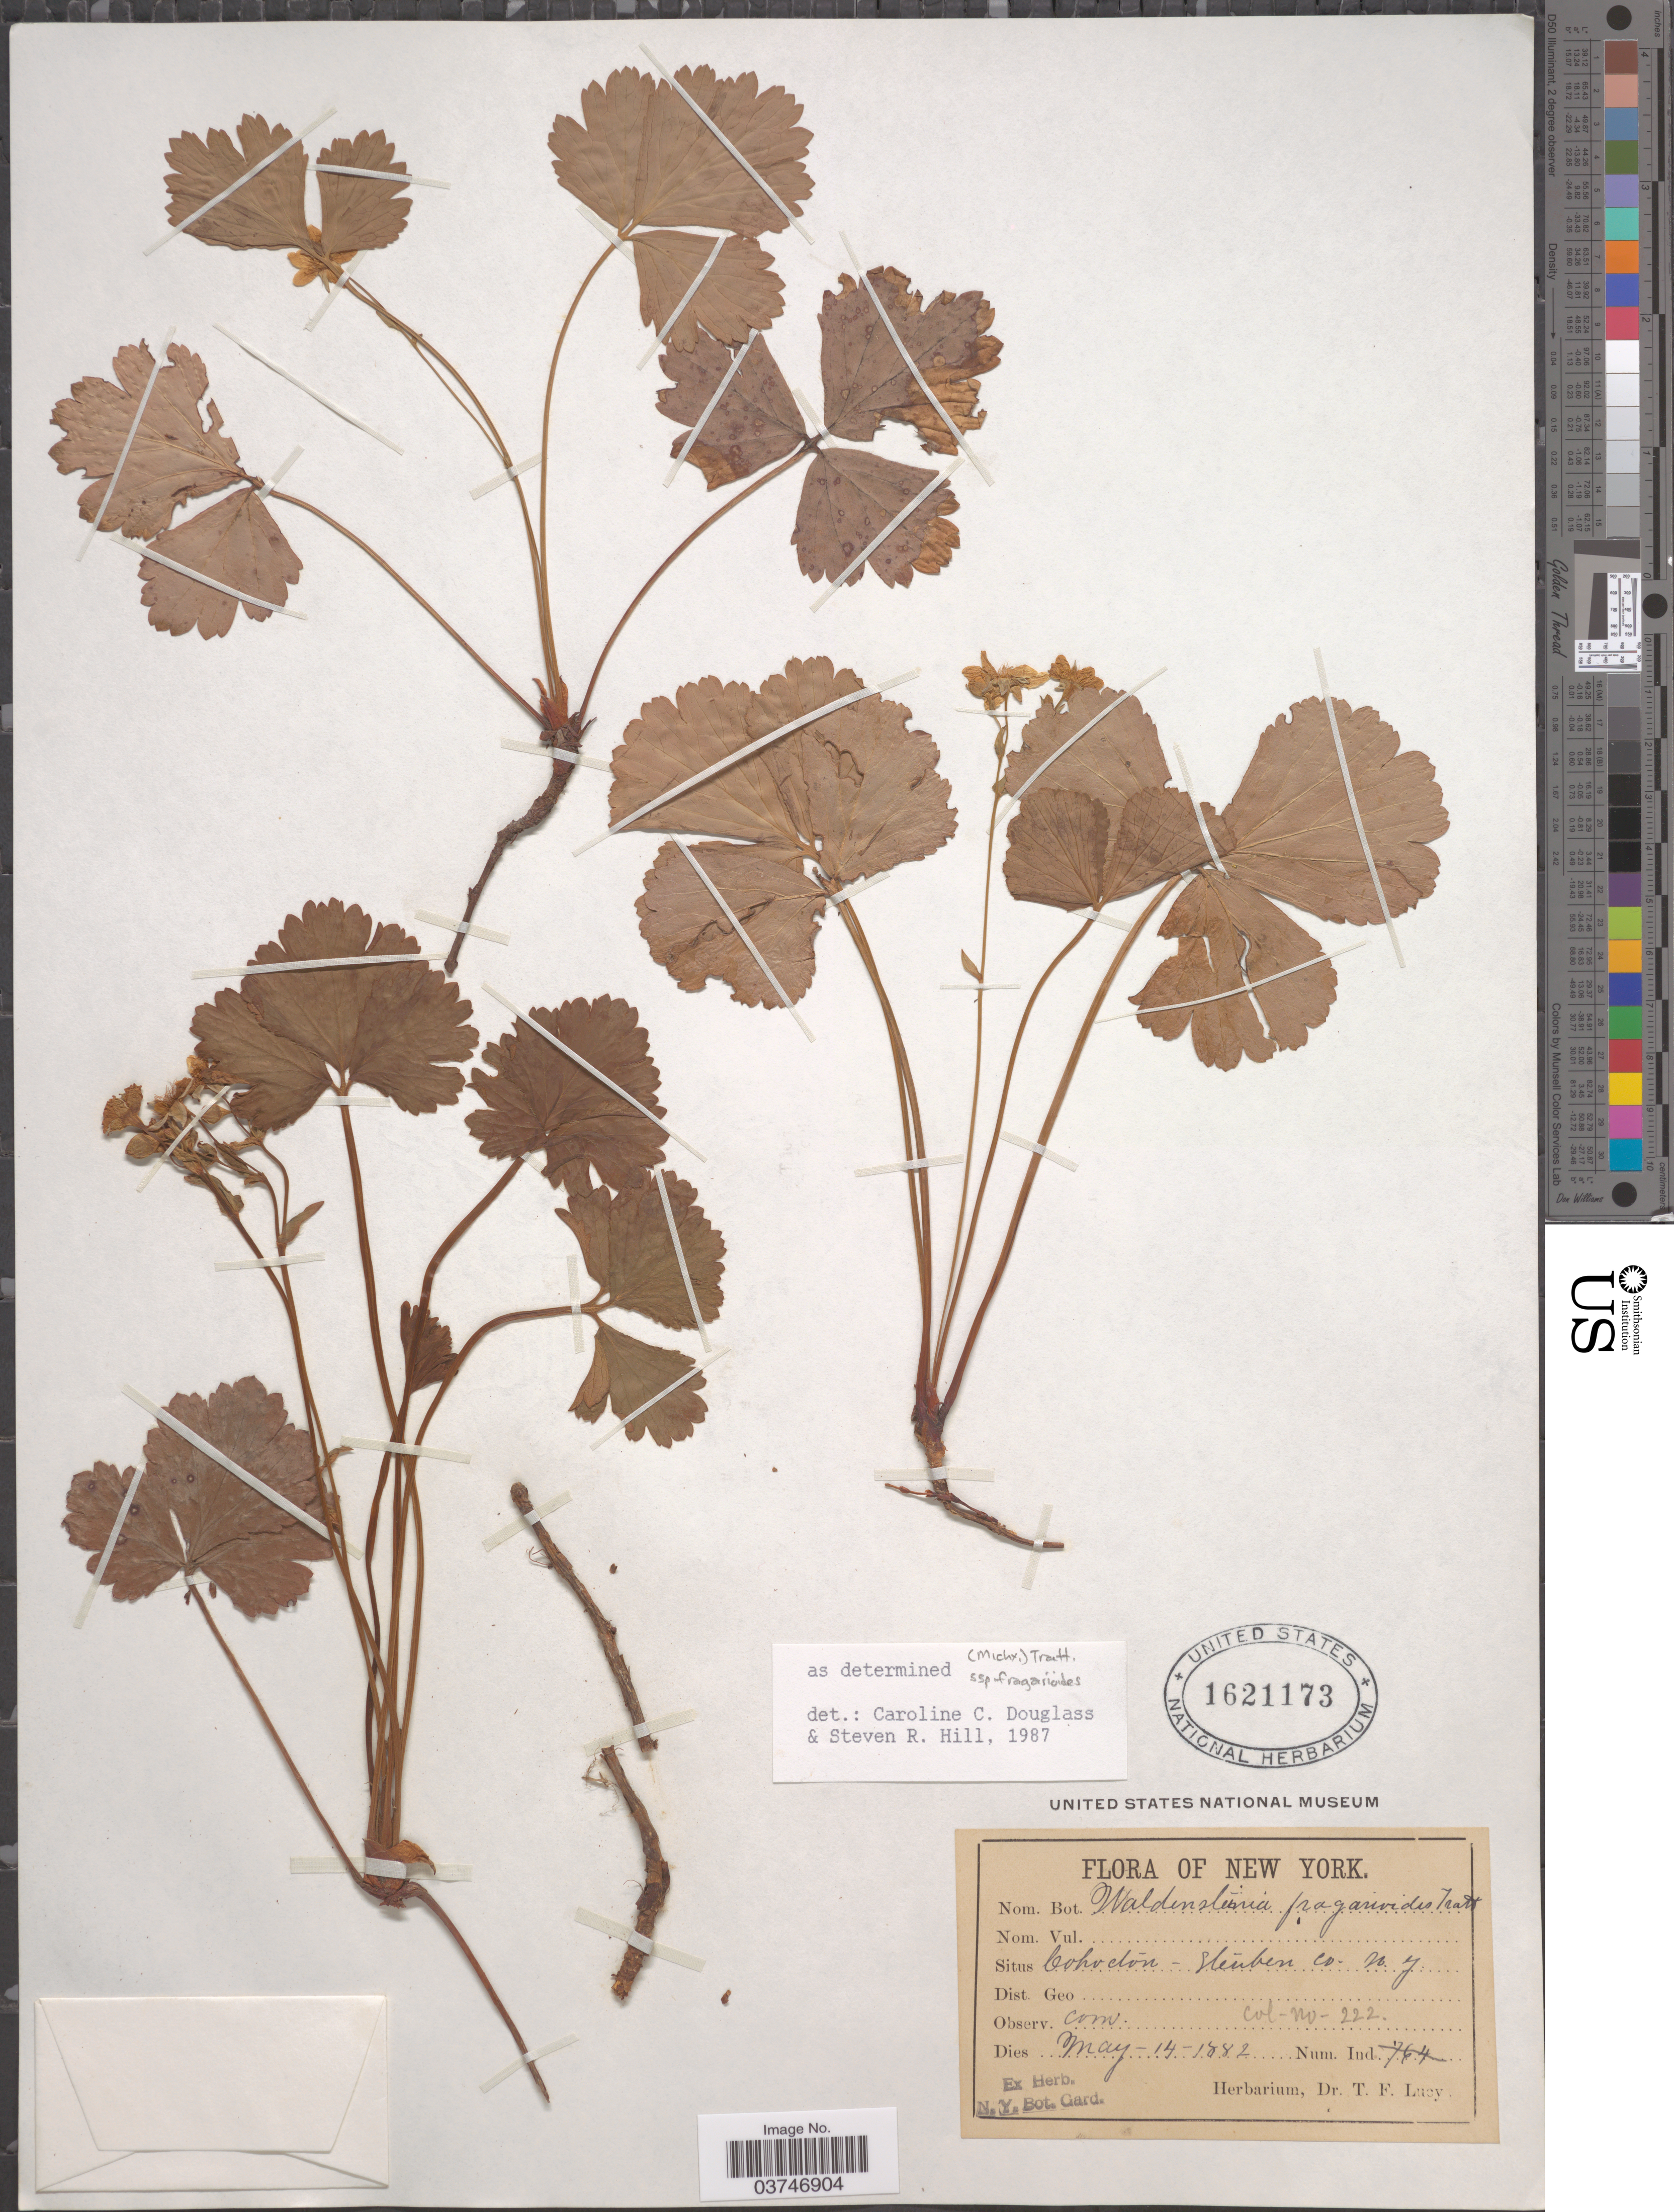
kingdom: Plantae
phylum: Tracheophyta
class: Magnoliopsida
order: Rosales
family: Rosaceae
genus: Waldsteinia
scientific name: Waldsteinia fragarioides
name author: (Michx.) Tratt.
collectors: Ex herb. T. F. Lucy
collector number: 222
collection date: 1882-05-14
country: United States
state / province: New York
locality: Cohocton - Steuben Co.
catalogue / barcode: US 1621173